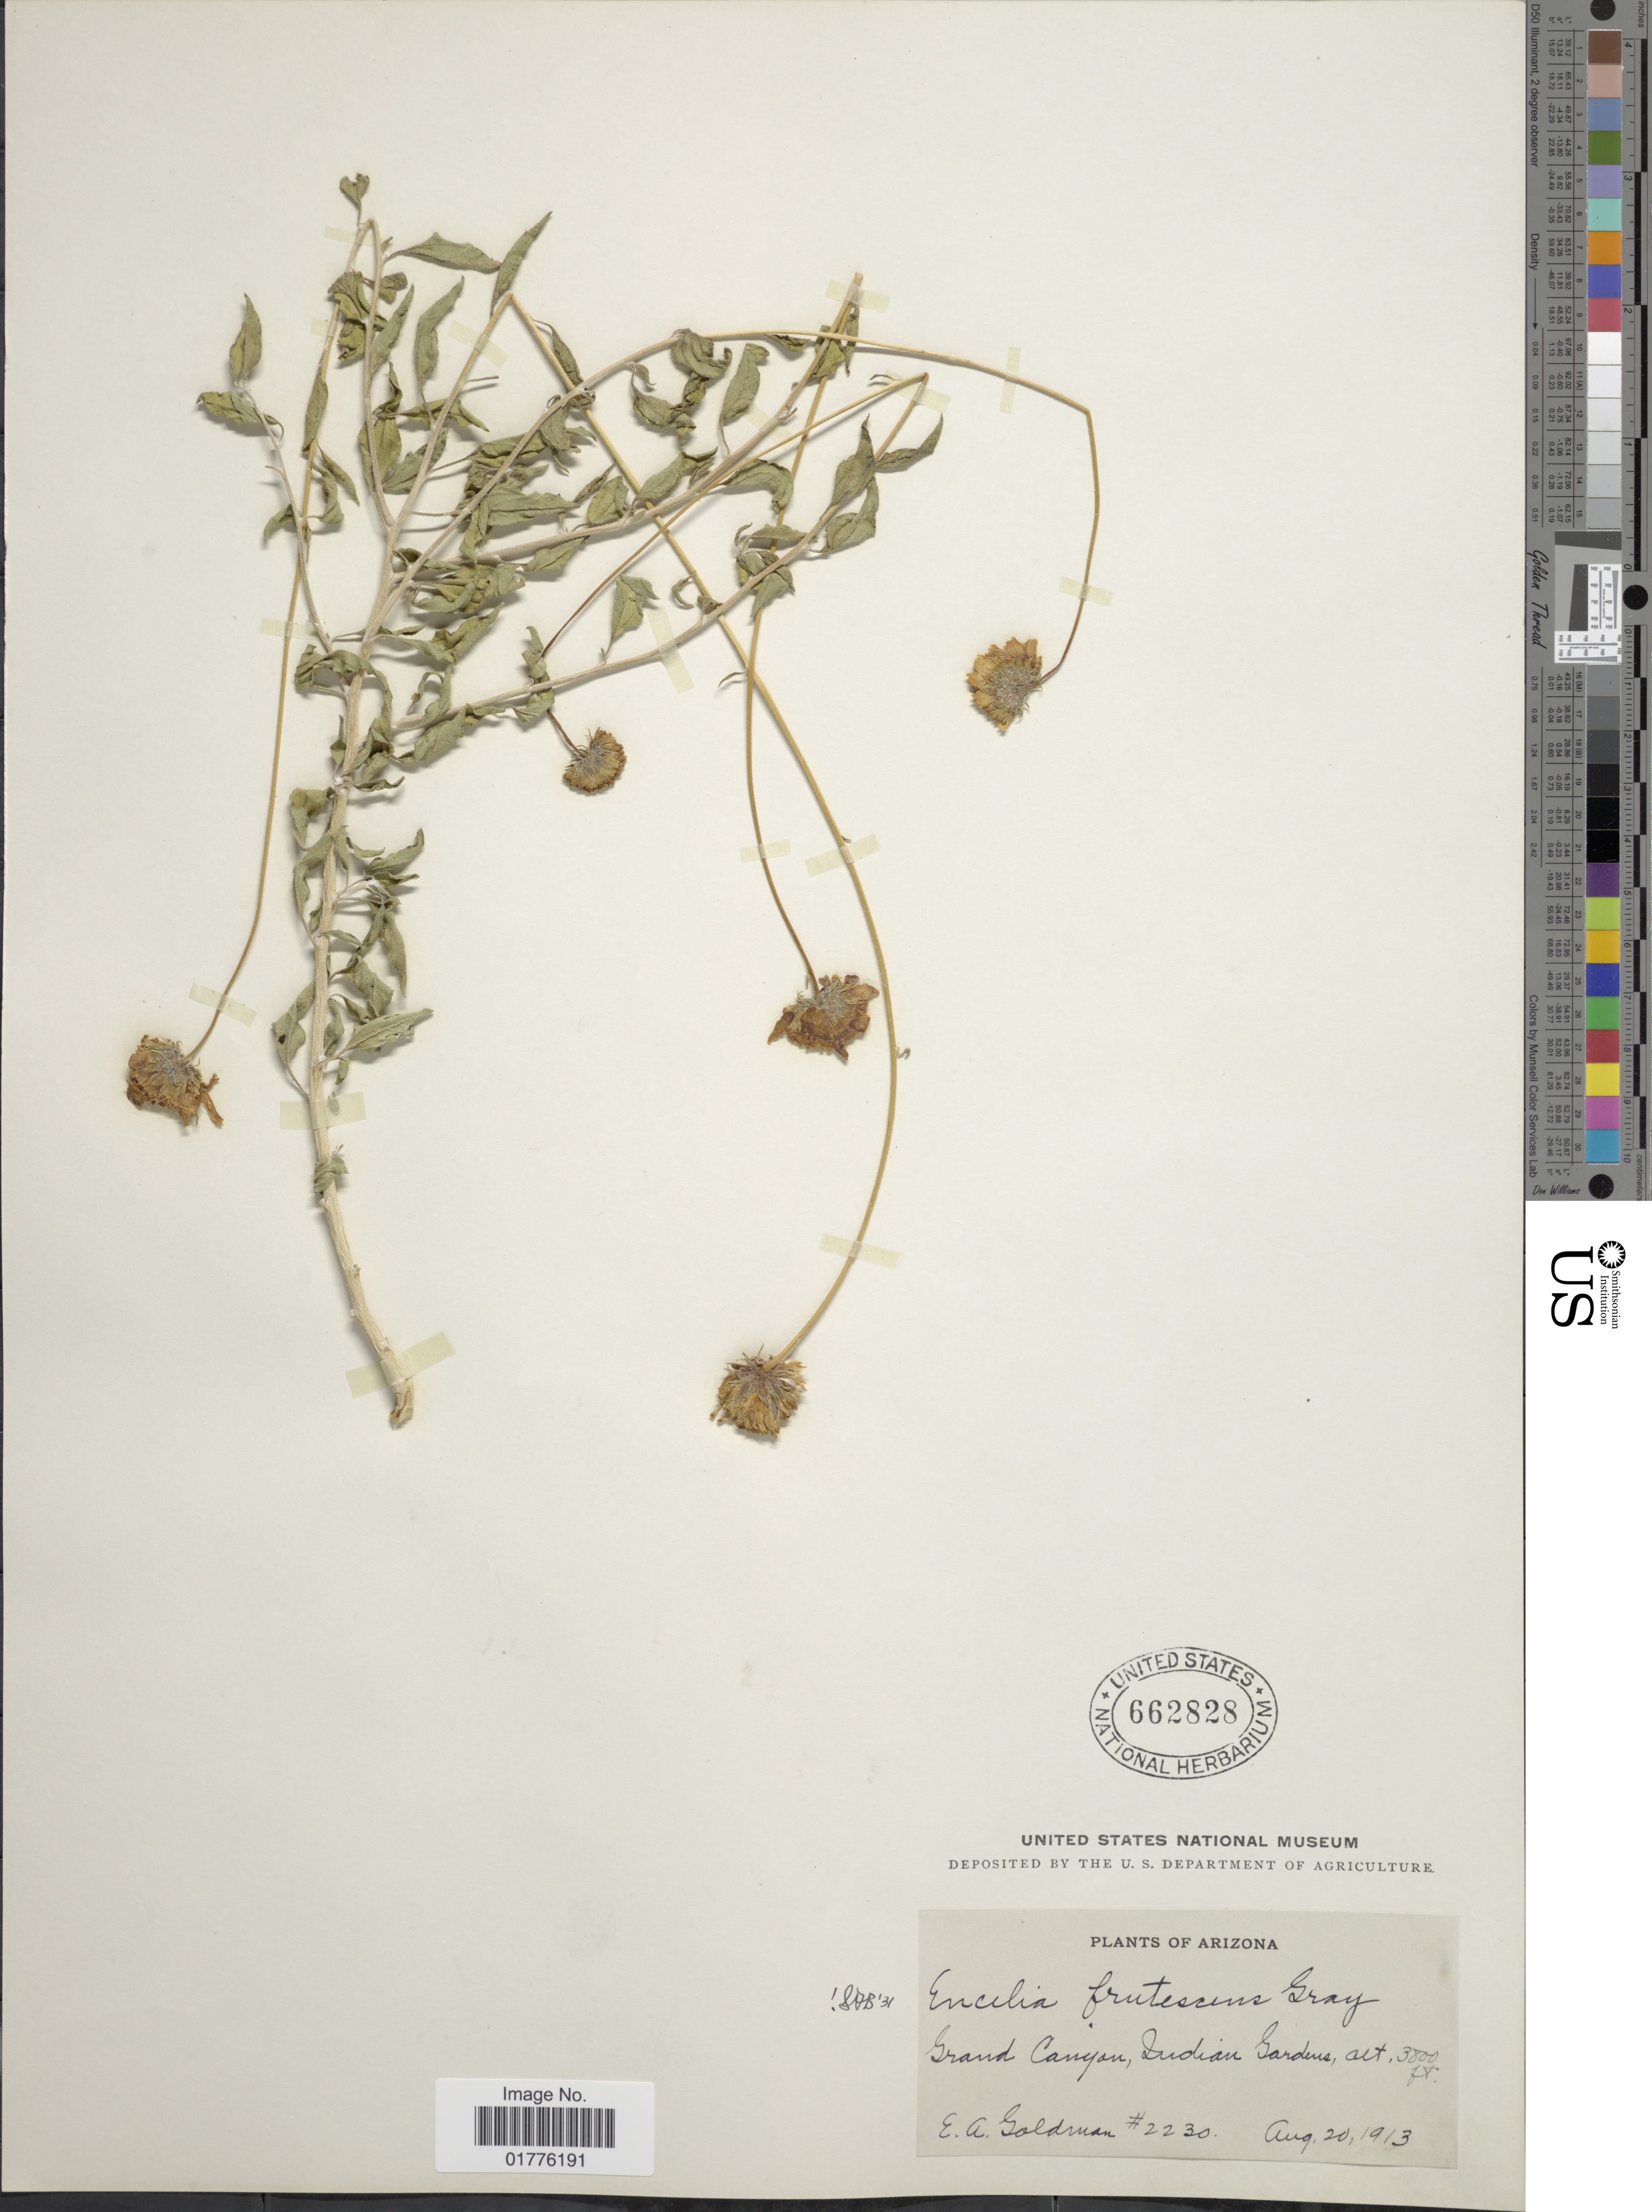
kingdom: Plantae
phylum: Tracheophyta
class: Magnoliopsida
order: Asterales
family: Asteraceae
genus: Encelia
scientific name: Encelia frutescens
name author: (A. Gray) A. Gray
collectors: E. A. Goldman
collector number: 2230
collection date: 1913-08-20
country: United States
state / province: Arizona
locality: Arizona, Grand Canyon, Indian Gardens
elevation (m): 1158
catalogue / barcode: US 662828